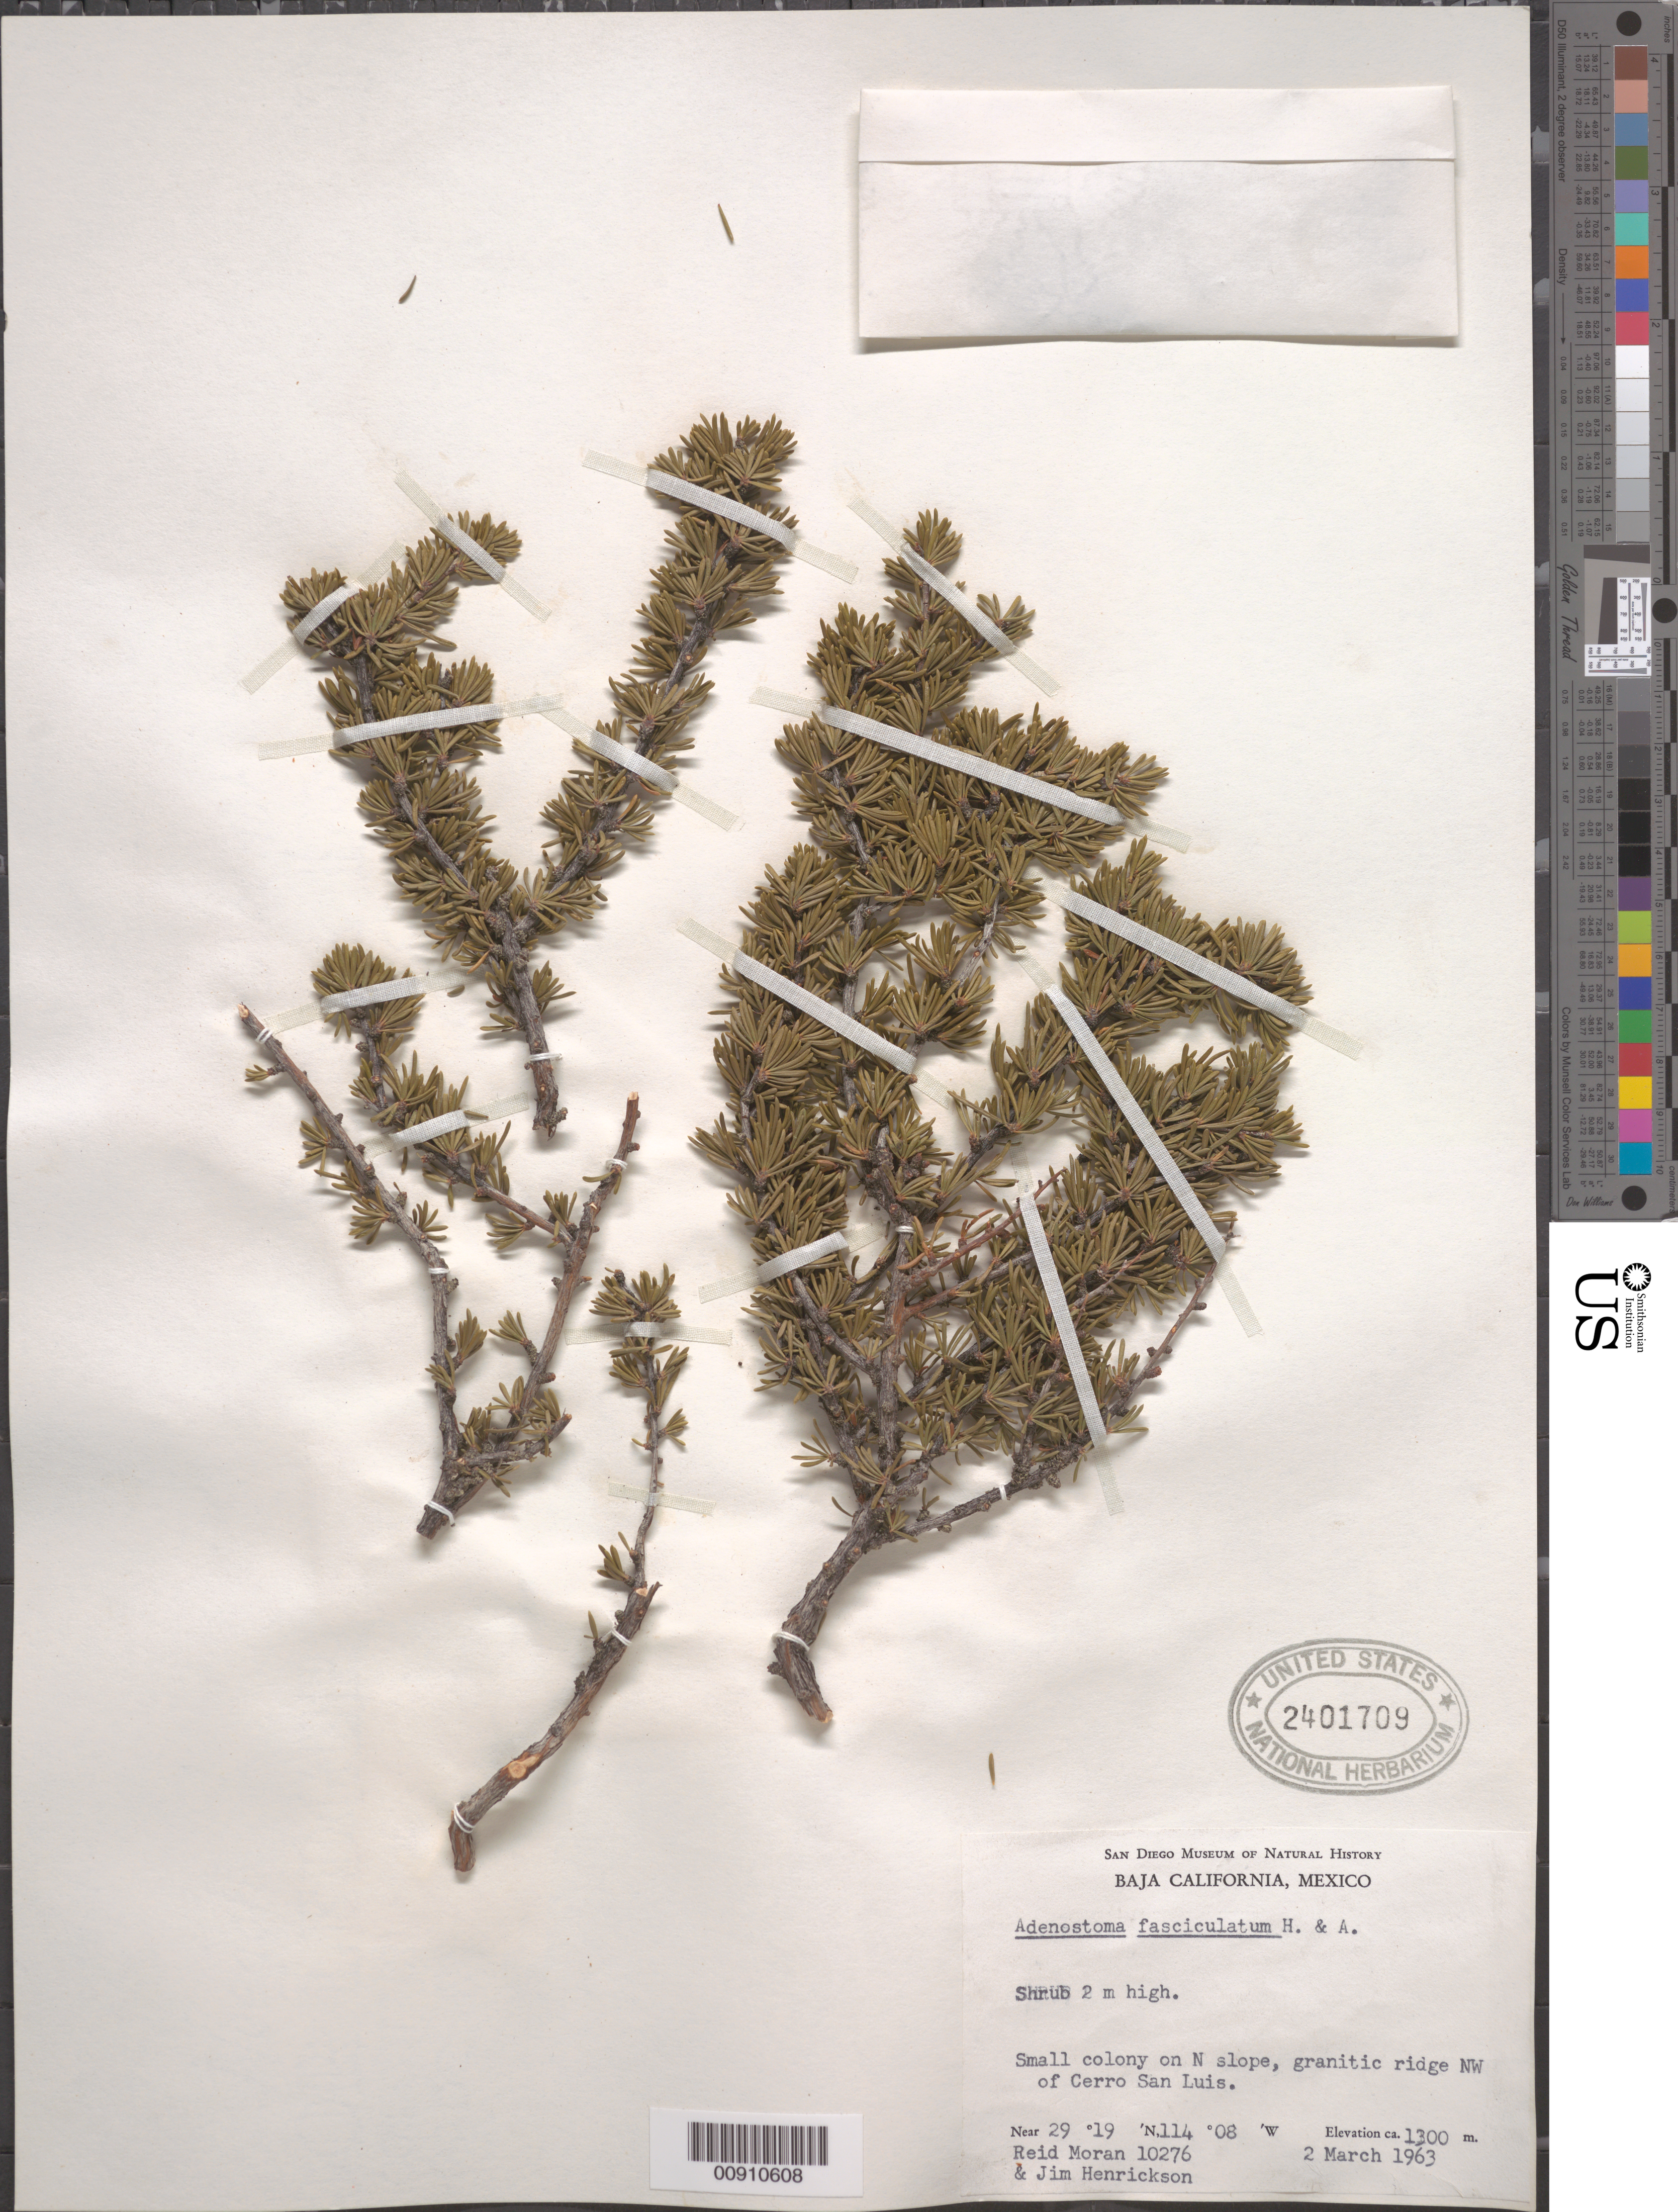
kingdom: Plantae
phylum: Tracheophyta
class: Magnoliopsida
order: Rosales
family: Rosaceae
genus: Adenostoma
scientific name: Adenostoma fasciculatum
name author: Hook. & Arn.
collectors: R. V. Moran & J. Henrickson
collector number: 10276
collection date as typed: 02 Mar 1963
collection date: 1963-03-02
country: Mexico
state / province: Baja California Norte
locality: Granitic ridge NW of Cerro San Luis. Baja California.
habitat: N slope, granitic ridge.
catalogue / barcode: US 2401709